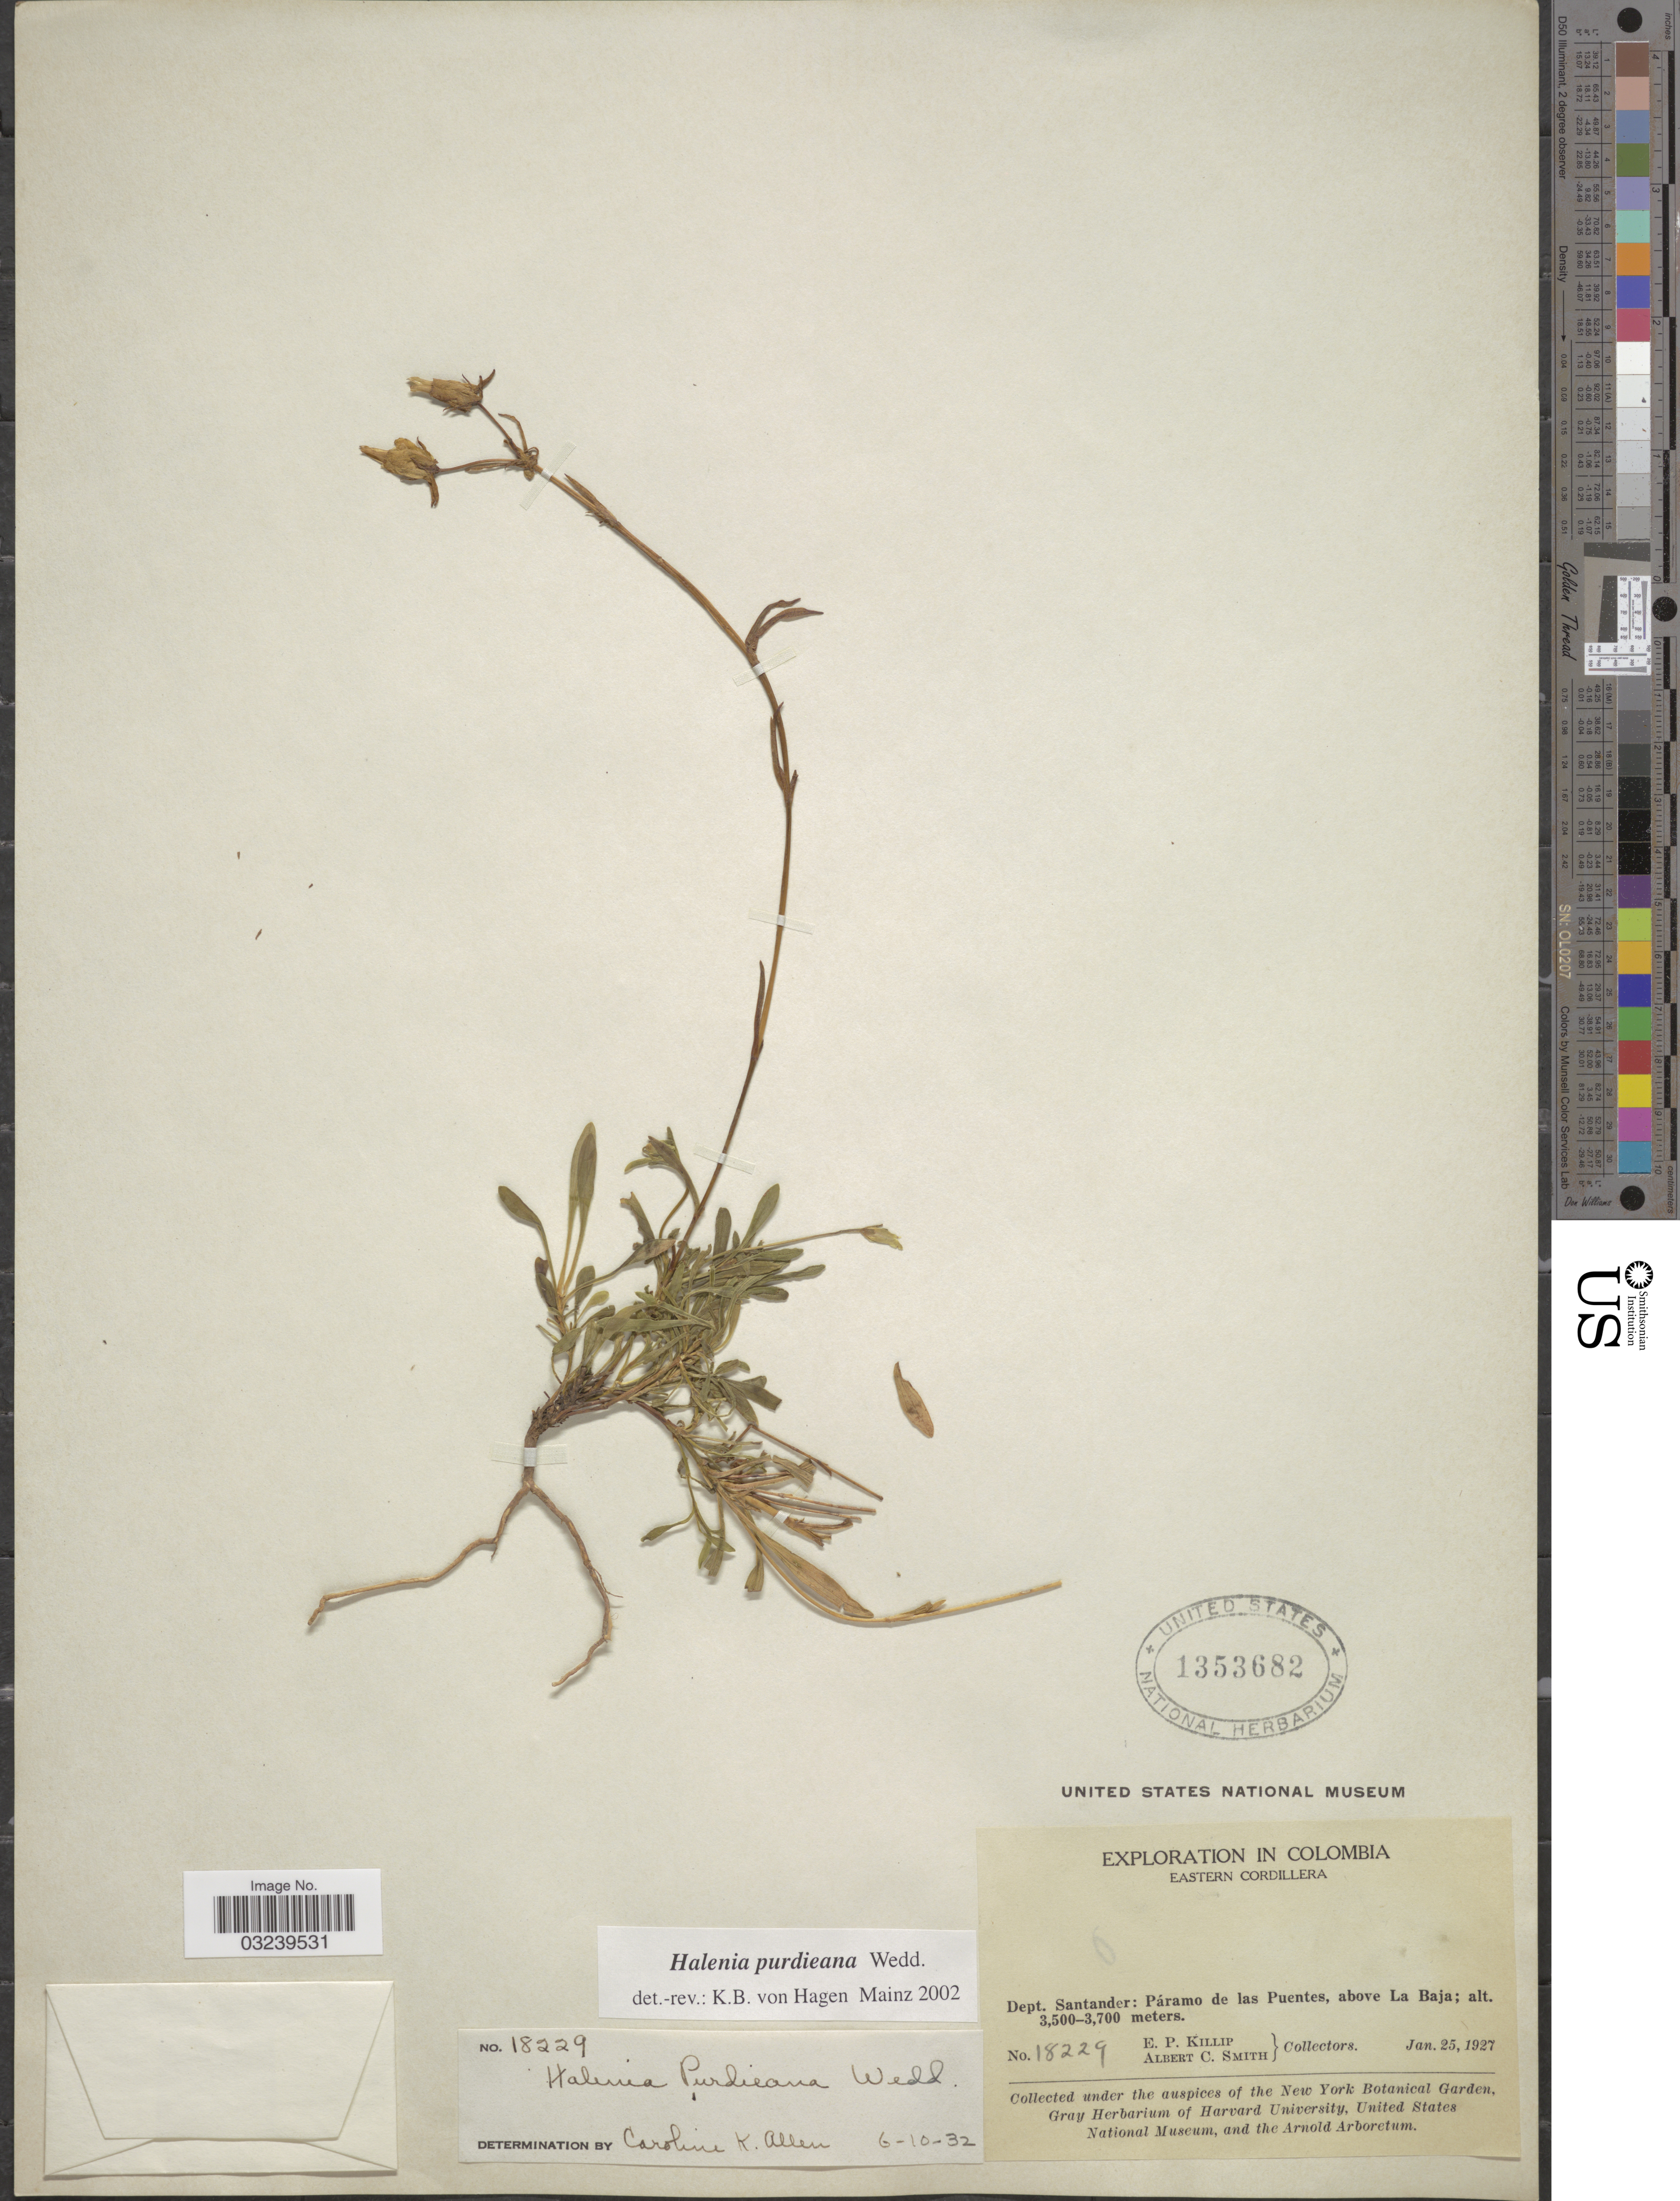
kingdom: Plantae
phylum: Tracheophyta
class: Magnoliopsida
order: Gentianales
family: Gentianaceae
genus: Halenia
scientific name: Halenia purdieana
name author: Wedd.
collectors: E. P. Killip & A. C. Smith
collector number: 18229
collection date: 1927-01-25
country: Colombia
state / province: Santander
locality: Eastern Cordillera, Dept. Santander: Páramo de las Puentes, above La Baja.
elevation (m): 3500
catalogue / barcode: US 1353682